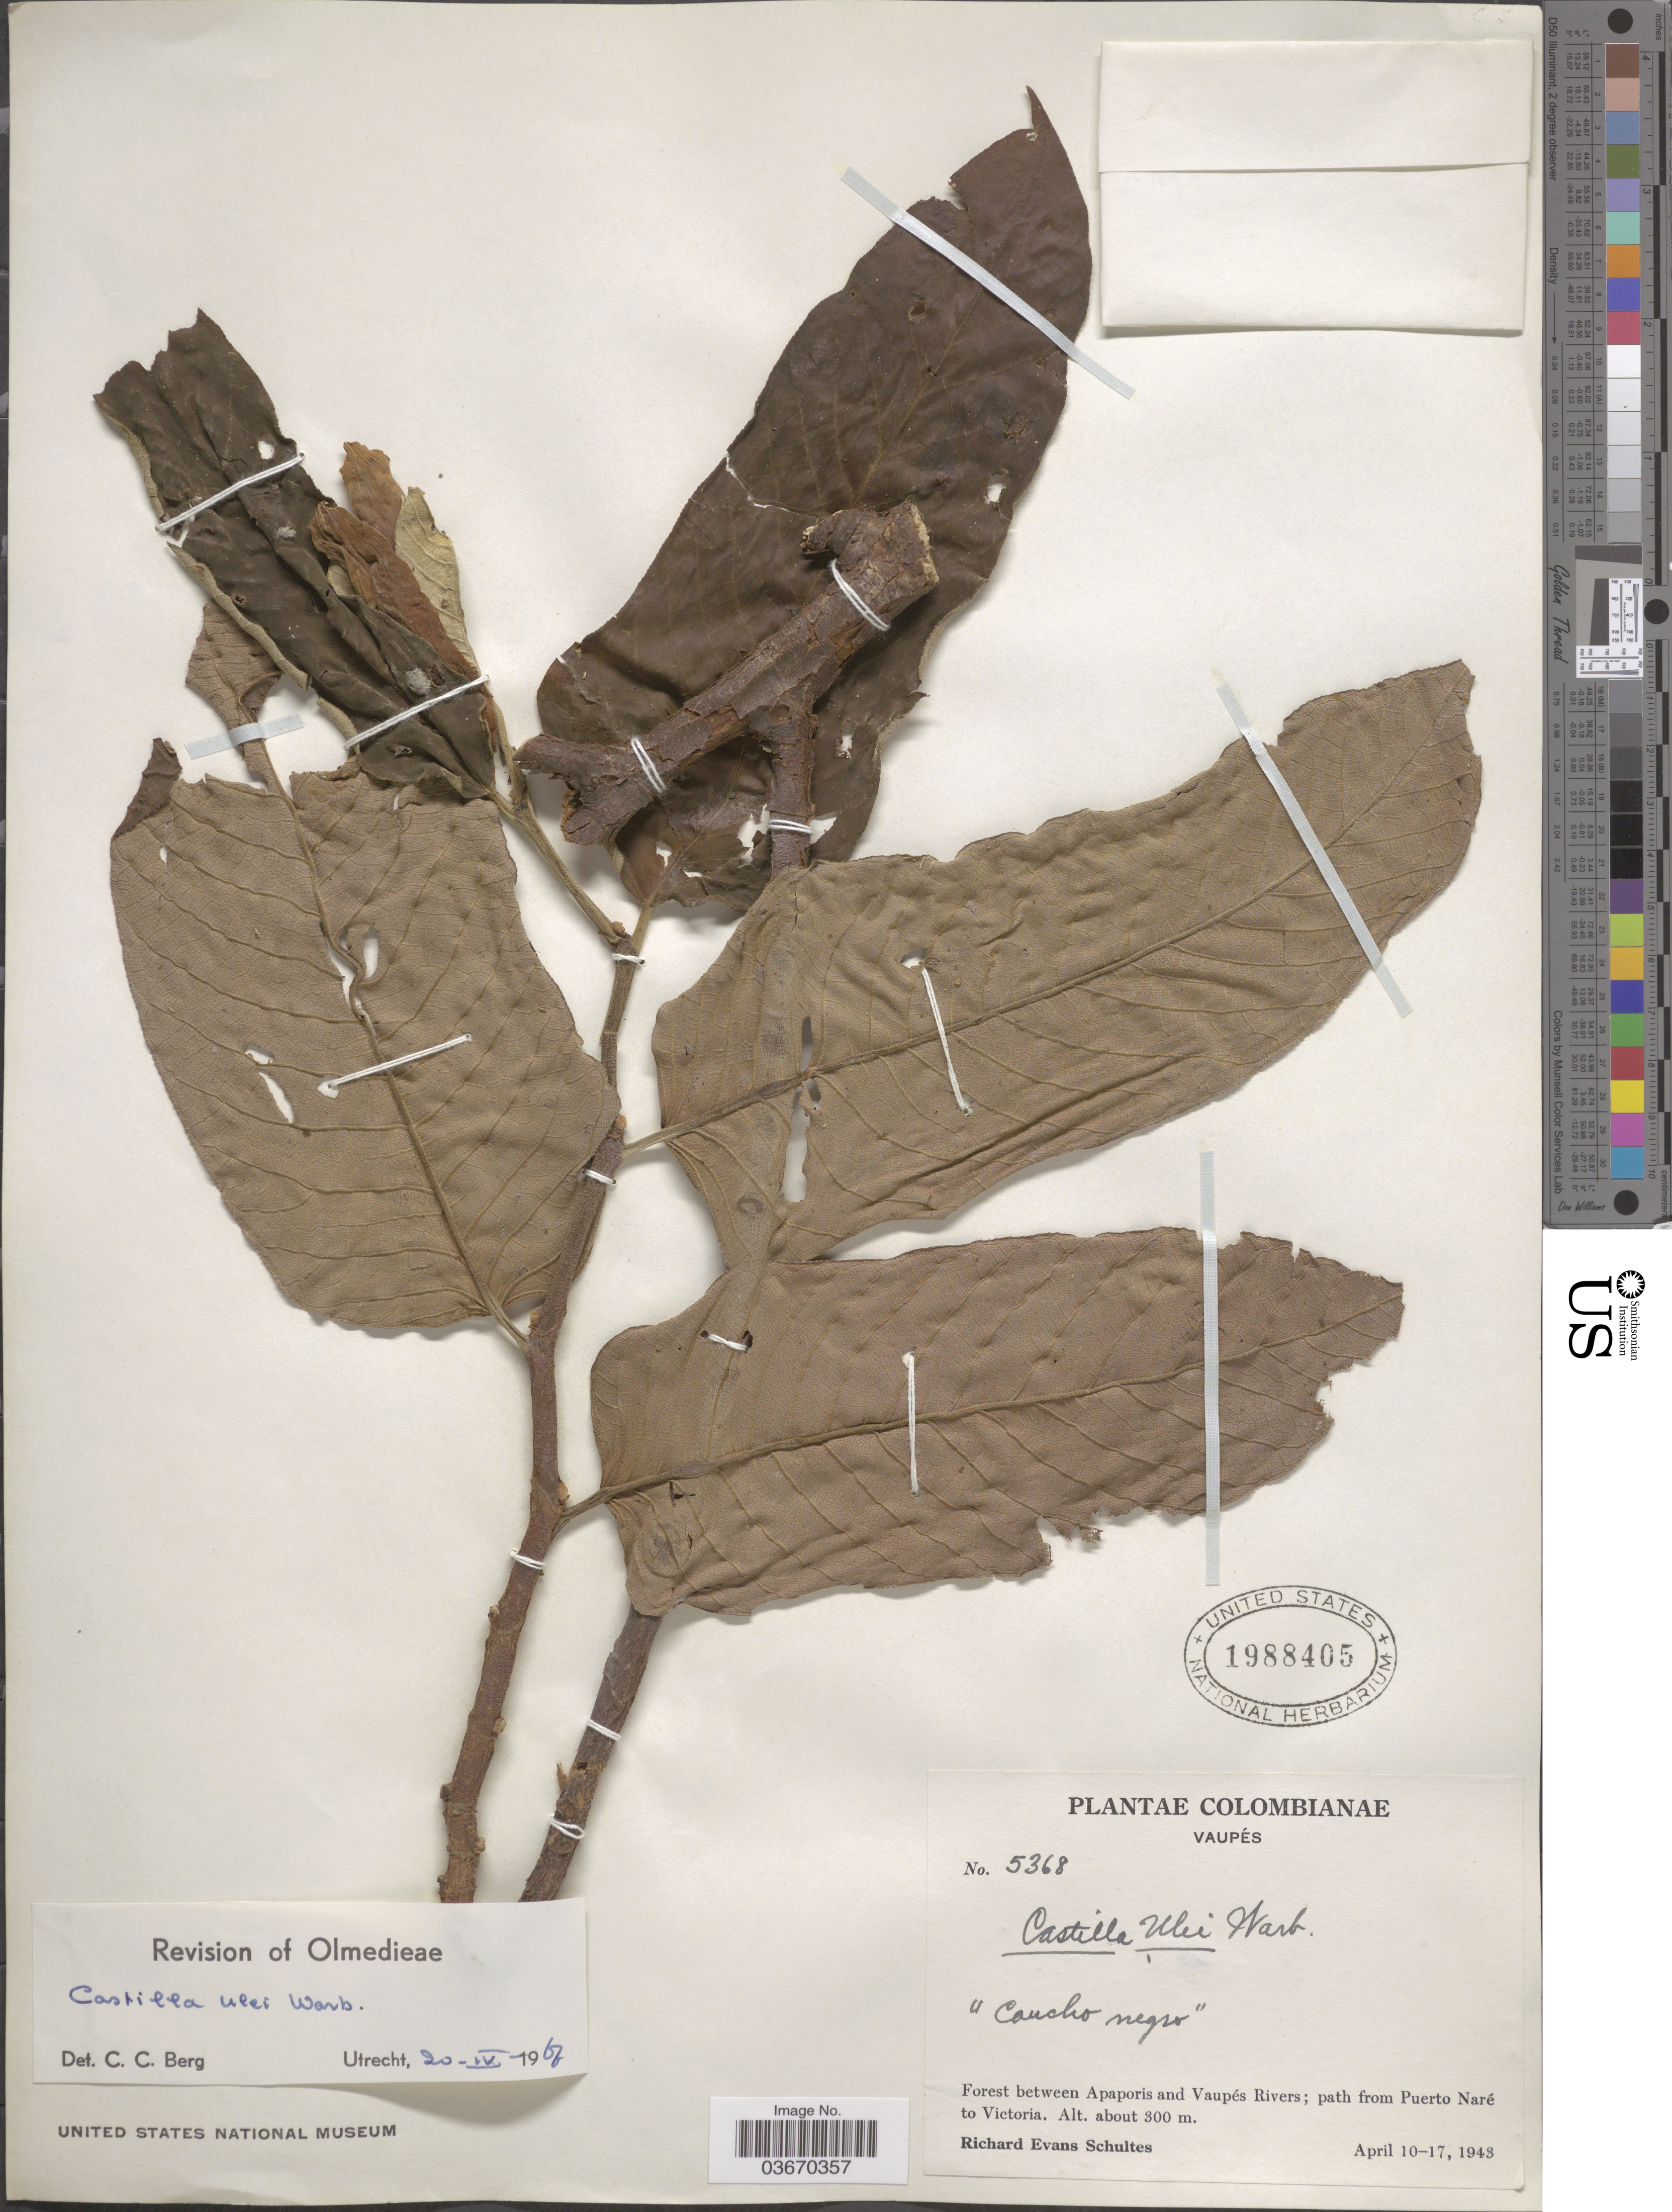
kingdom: Plantae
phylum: Tracheophyta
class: Magnoliopsida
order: Rosales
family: Moraceae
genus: Castilla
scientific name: Castilla ulei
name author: Warb.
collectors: R. E. Schultes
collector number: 5368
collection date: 1943-04-10/1943-04-17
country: Colombia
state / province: Vaupés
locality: Forest between Apaporis and Vaupés Rivers; path from Puerto Naré to Victoria.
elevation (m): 300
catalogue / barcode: US 1988405